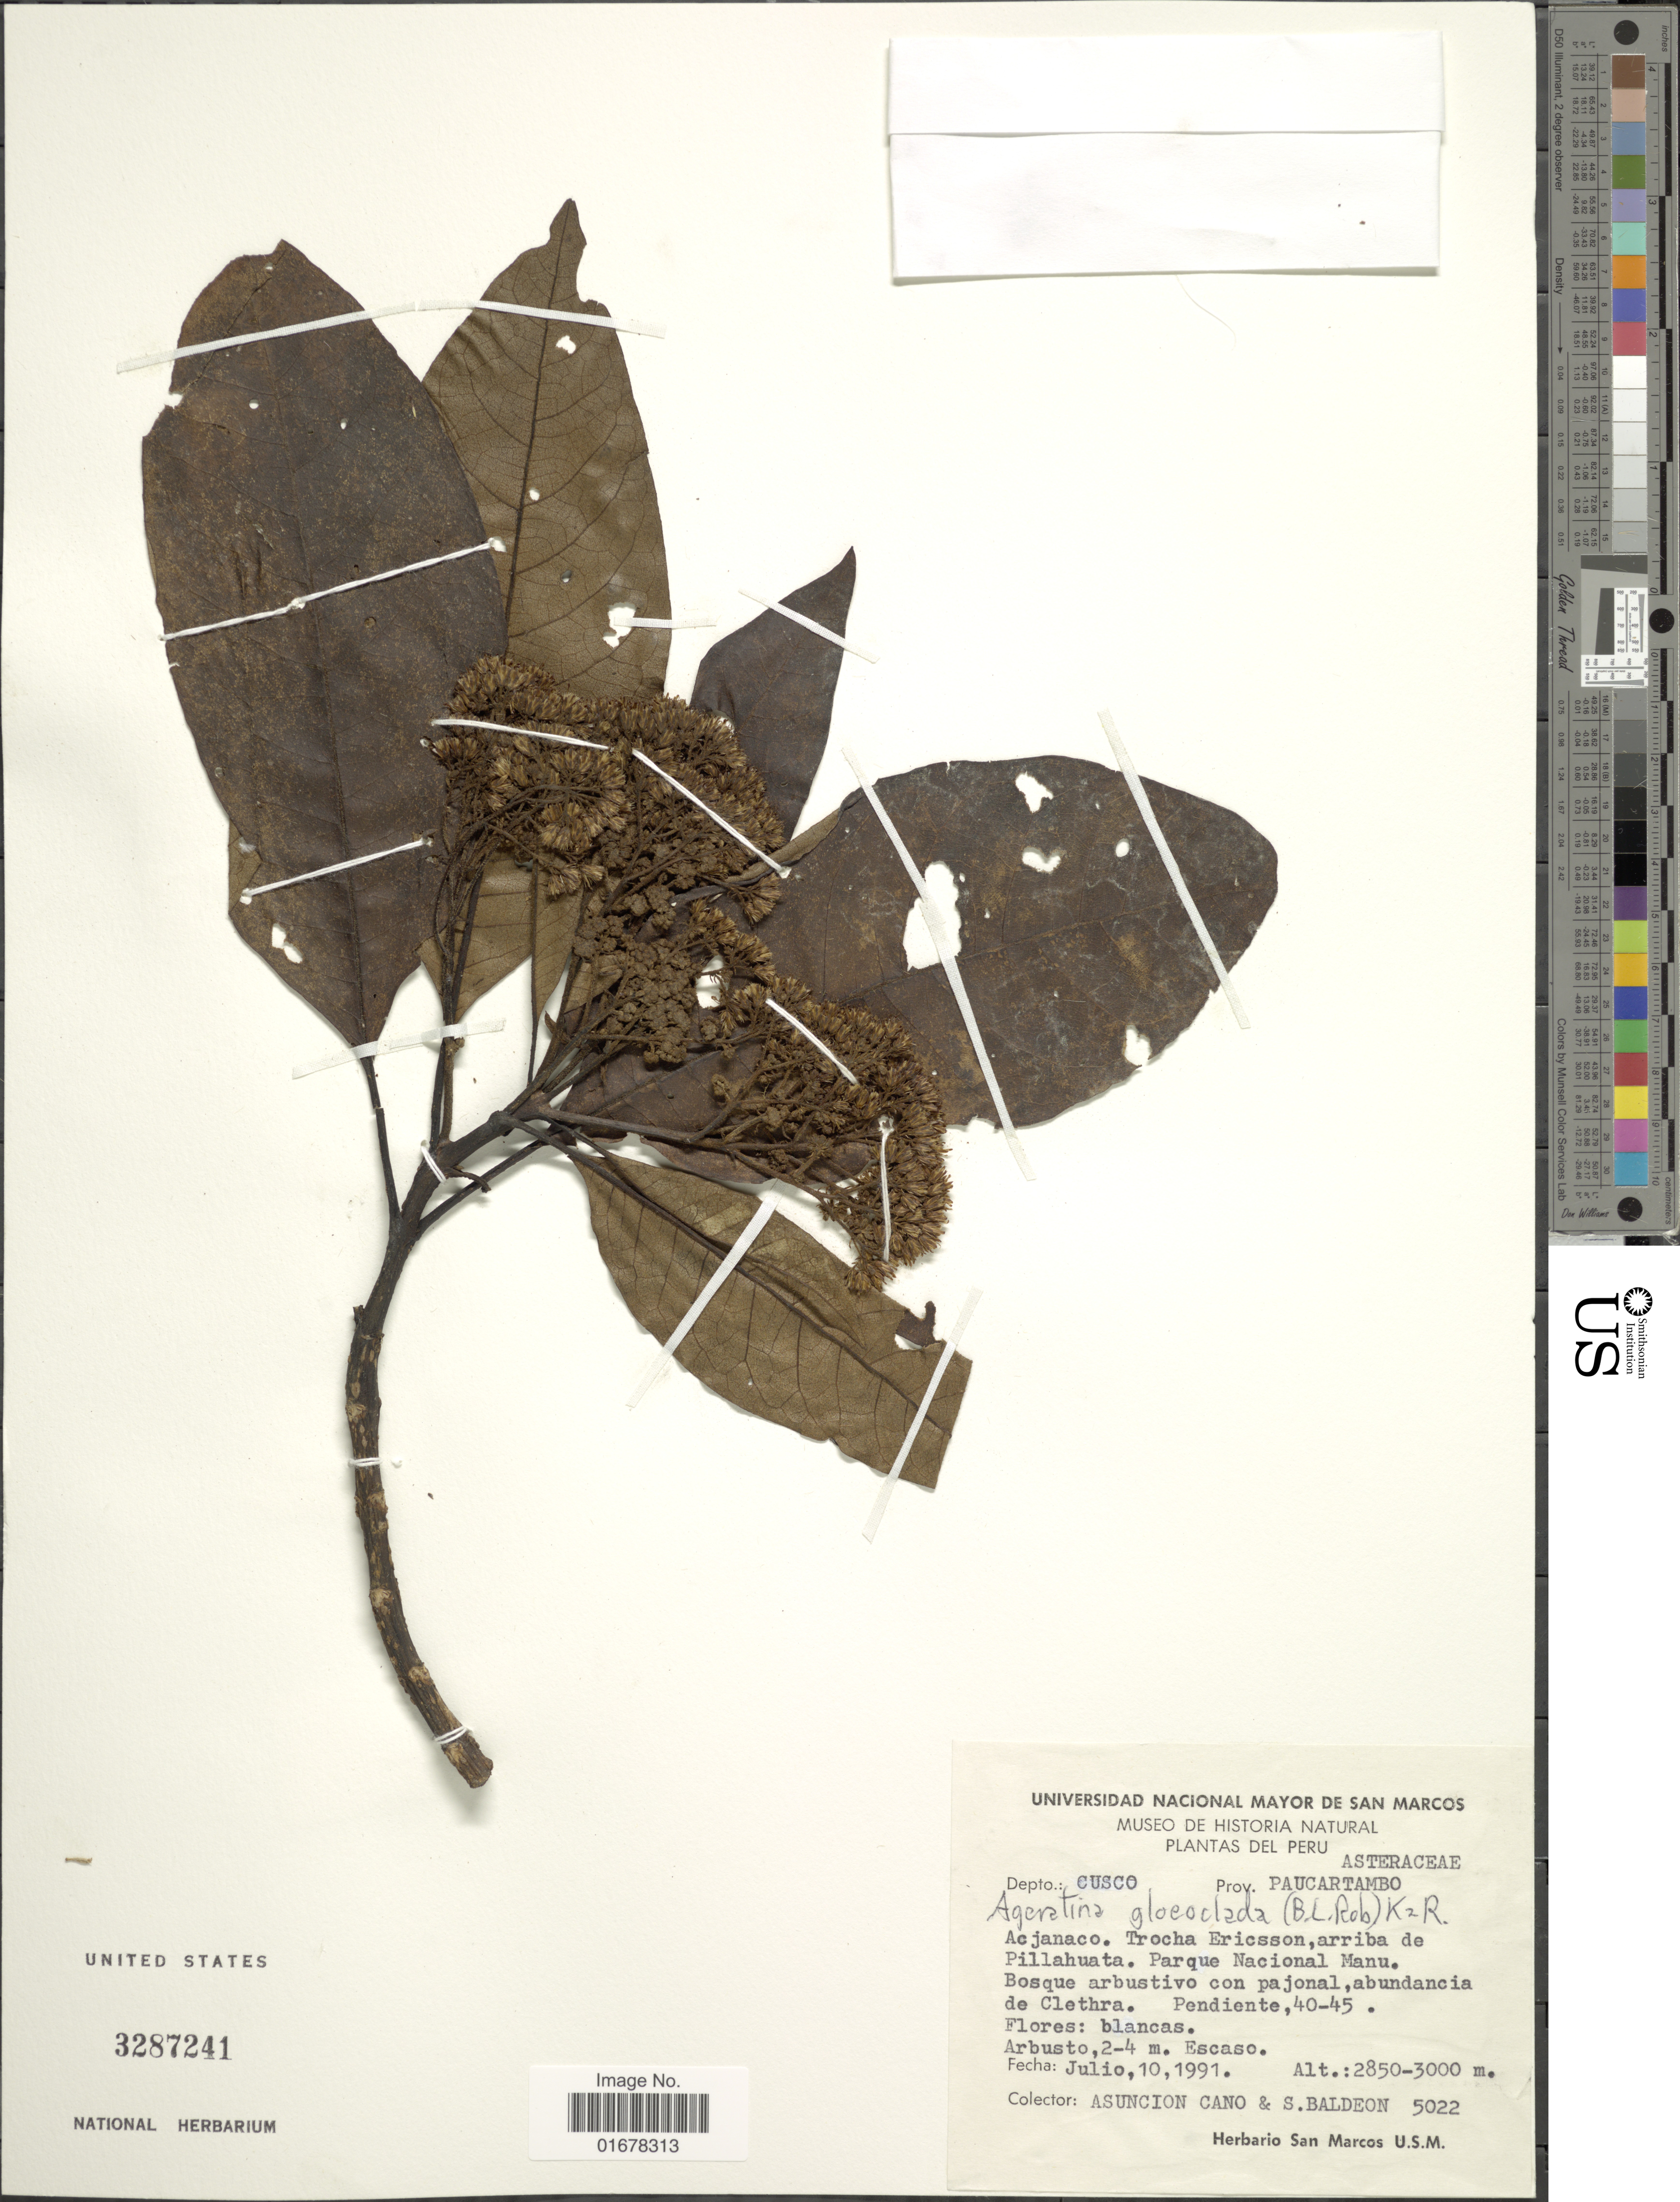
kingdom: Plantae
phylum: Tracheophyta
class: Magnoliopsida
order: Asterales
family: Asteraceae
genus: Ageratina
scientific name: Ageratina gloeoclada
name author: (B.L. Rob.) R.M. King & H. Rob.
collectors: A. Cano & S. Baldeon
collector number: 5022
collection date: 1991-07-10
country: Peru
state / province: Cusco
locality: Depto.: Cuzco, Prov.: Paucartambo, Acjanaco. Trocha Ericsson, arriba de Pillahuata, Parque Nacional Manu, Bosque arbustivo con pajonal, abundancia de Clethra, Pediente, 40-45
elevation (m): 2850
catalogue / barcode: US 3287241